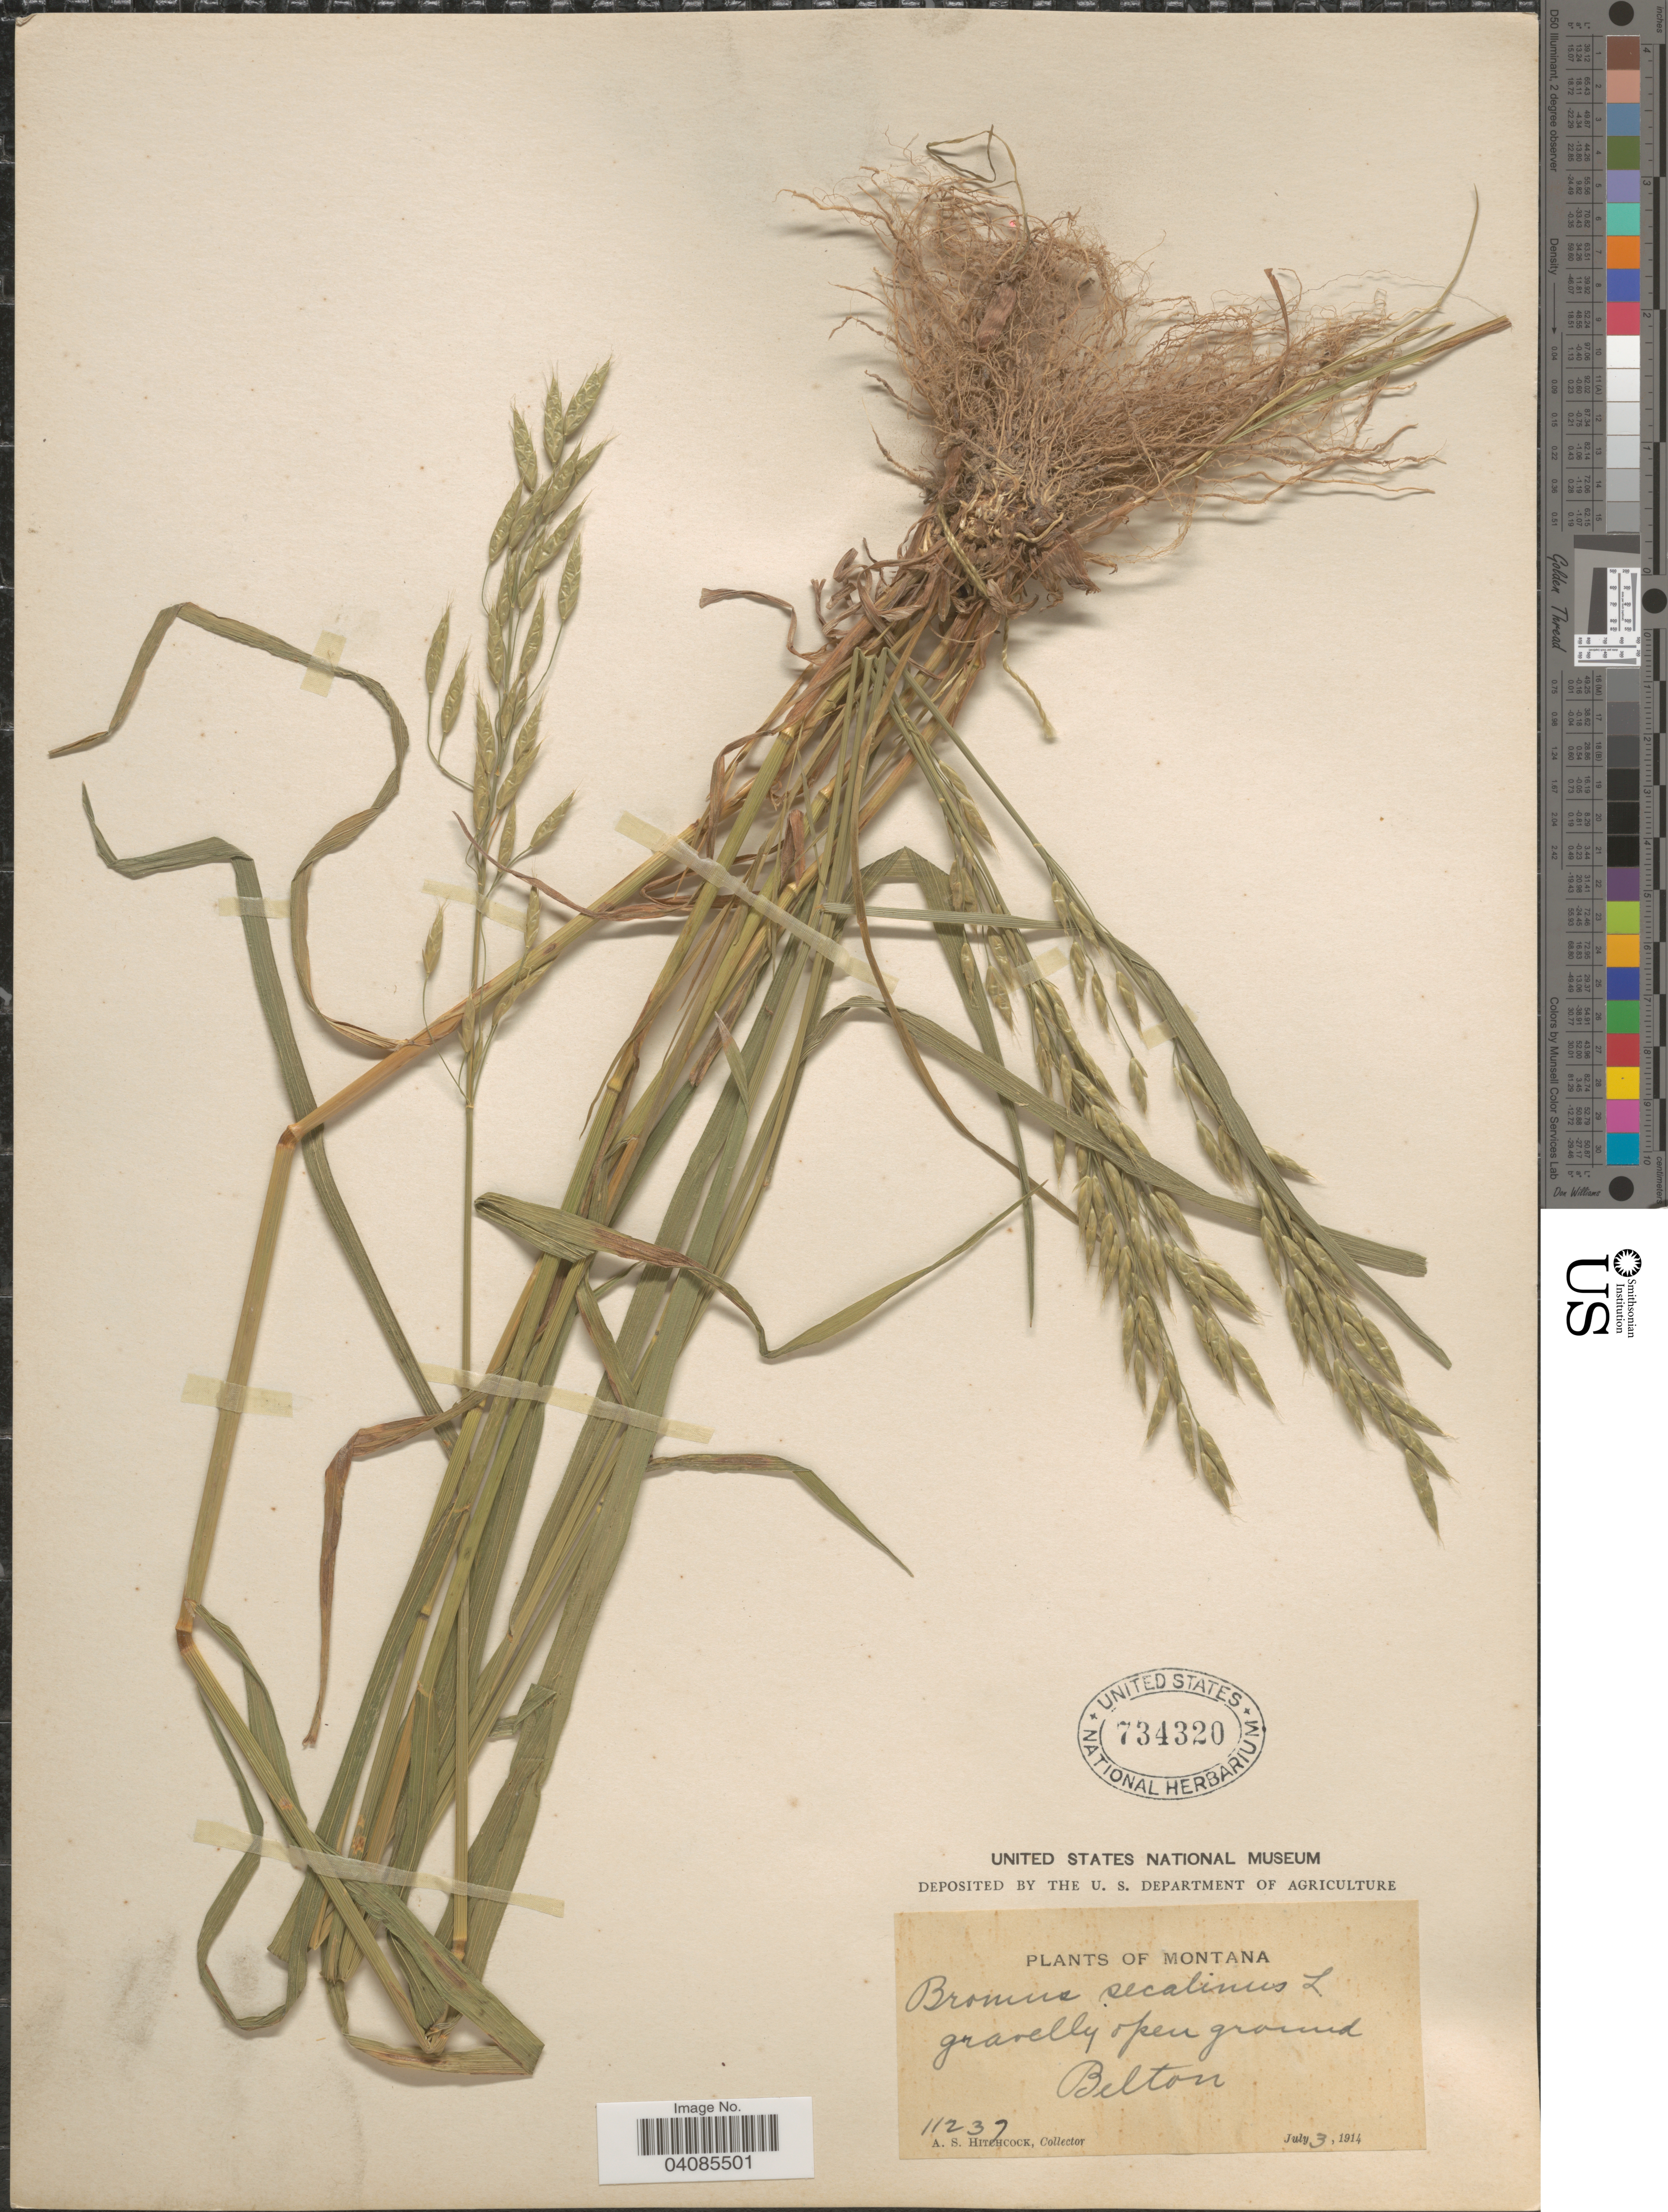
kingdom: Plantae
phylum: Tracheophyta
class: Liliopsida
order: Poales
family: Poaceae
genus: Bromus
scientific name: Bromus secalinus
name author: L.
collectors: A. S. Hitchcock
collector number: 11237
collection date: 1914-07-03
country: United States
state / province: Montana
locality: Gravelly open ground, Belton.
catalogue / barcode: US 734320